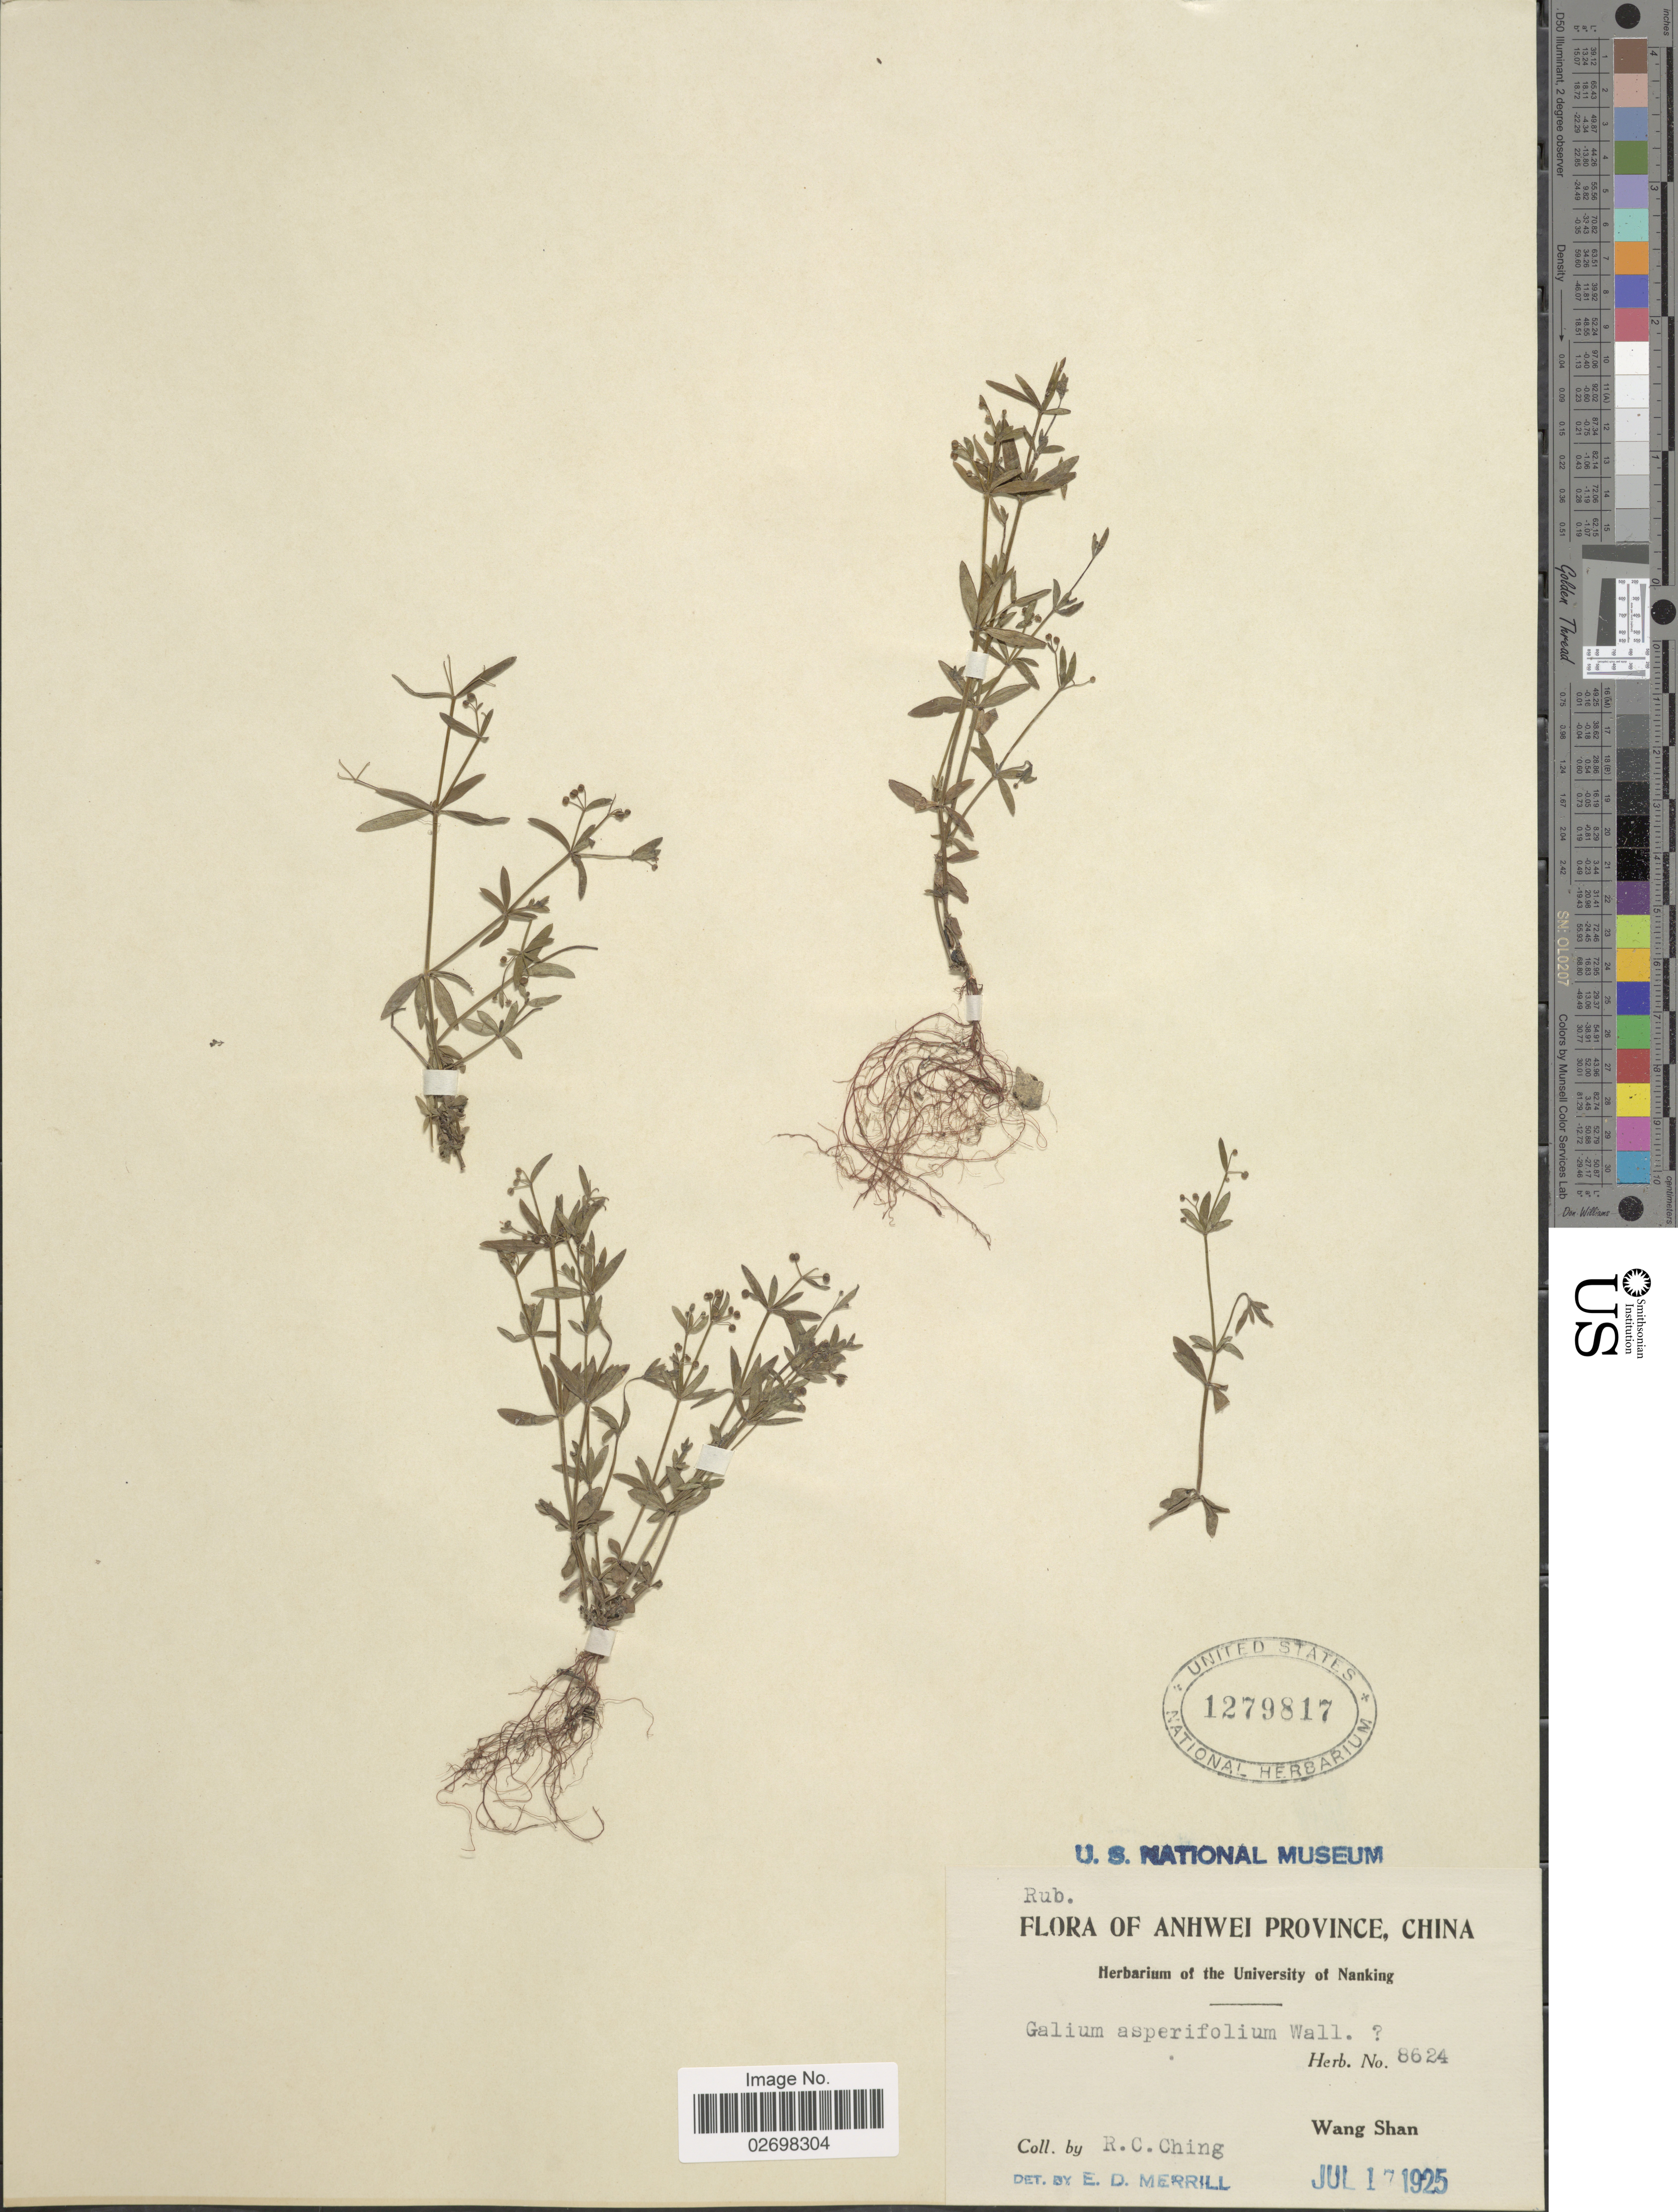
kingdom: Plantae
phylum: Tracheophyta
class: Magnoliopsida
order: Gentianales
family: Rubiaceae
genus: Galium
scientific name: Galium asperifolium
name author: Wall.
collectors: R. C. Ching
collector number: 8624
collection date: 1925-07-17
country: China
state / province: Anhui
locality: Anhwei Province, Wang Shan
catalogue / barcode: US 1279817